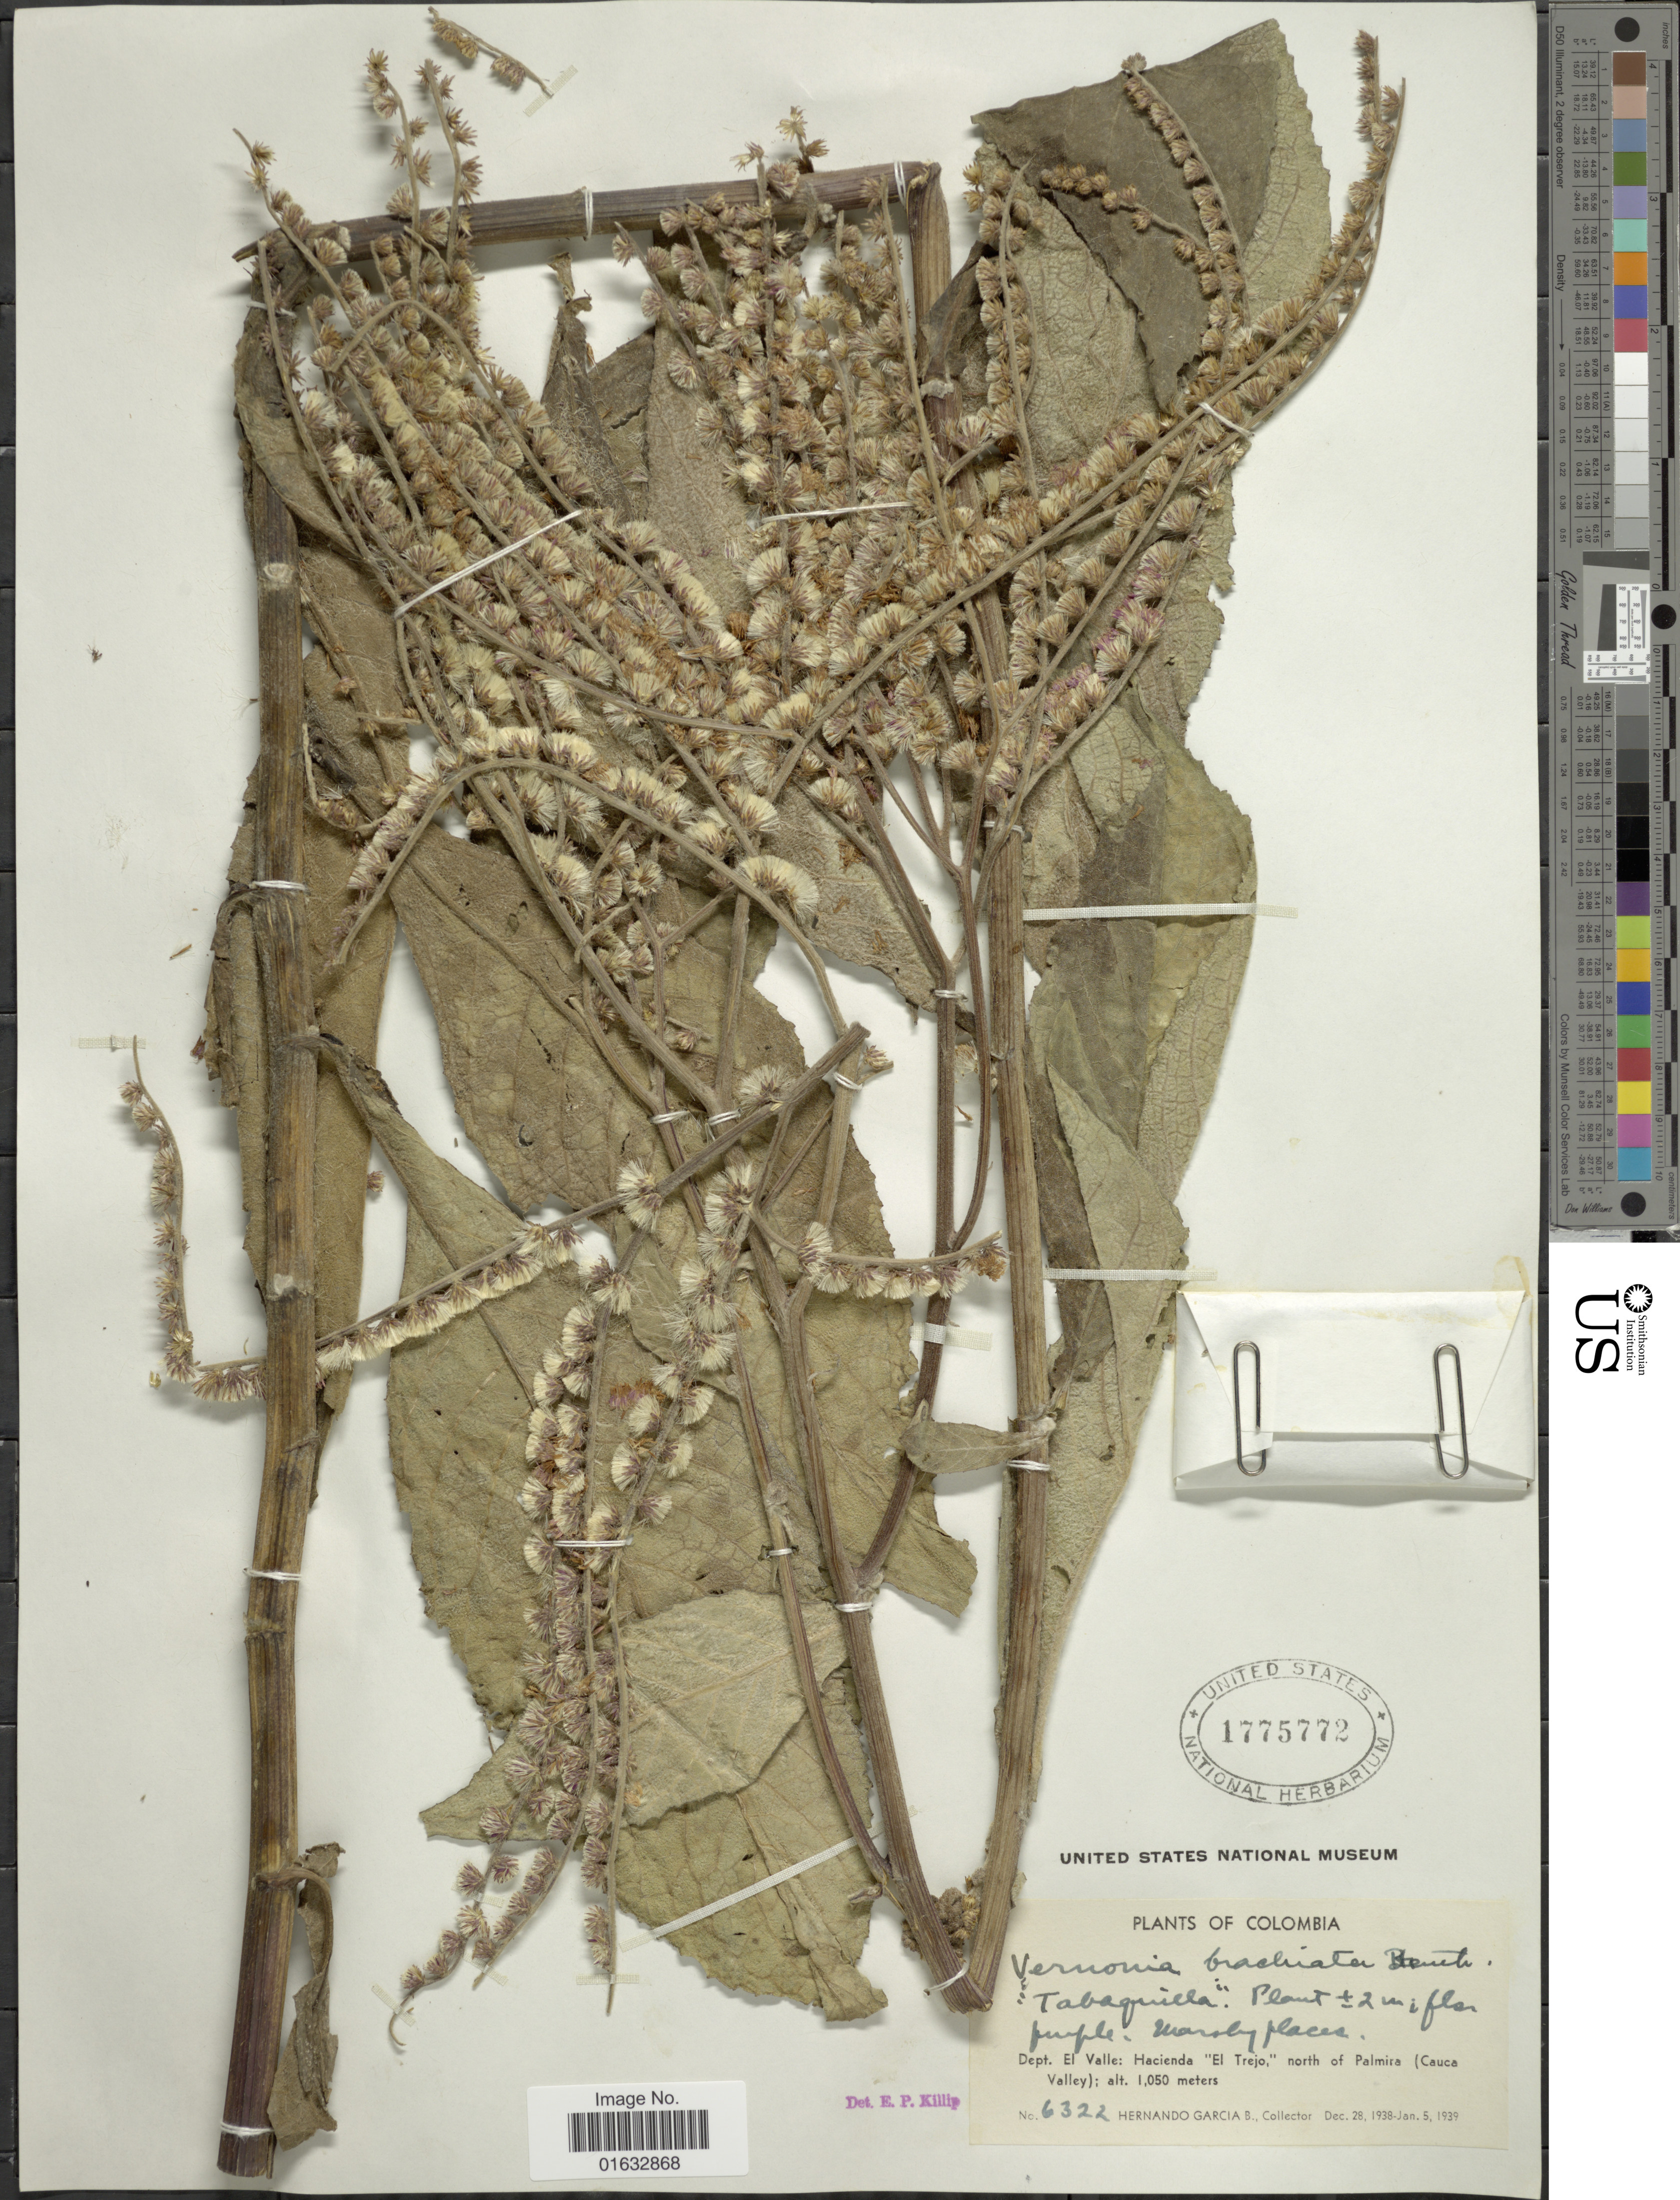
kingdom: Plantae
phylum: Tracheophyta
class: Magnoliopsida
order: Asterales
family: Asteraceae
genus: Eirmocephala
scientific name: Eirmocephala brachiata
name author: (Benth.) H. Rob.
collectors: H. García Barriga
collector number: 6322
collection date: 1939-01-05/1939-12-28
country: Colombia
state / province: Valle del Cauca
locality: Dept. El valle: Hacienda "El Trejo" north of Palmira (Cauca Valley)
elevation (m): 1050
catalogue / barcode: US 1775772